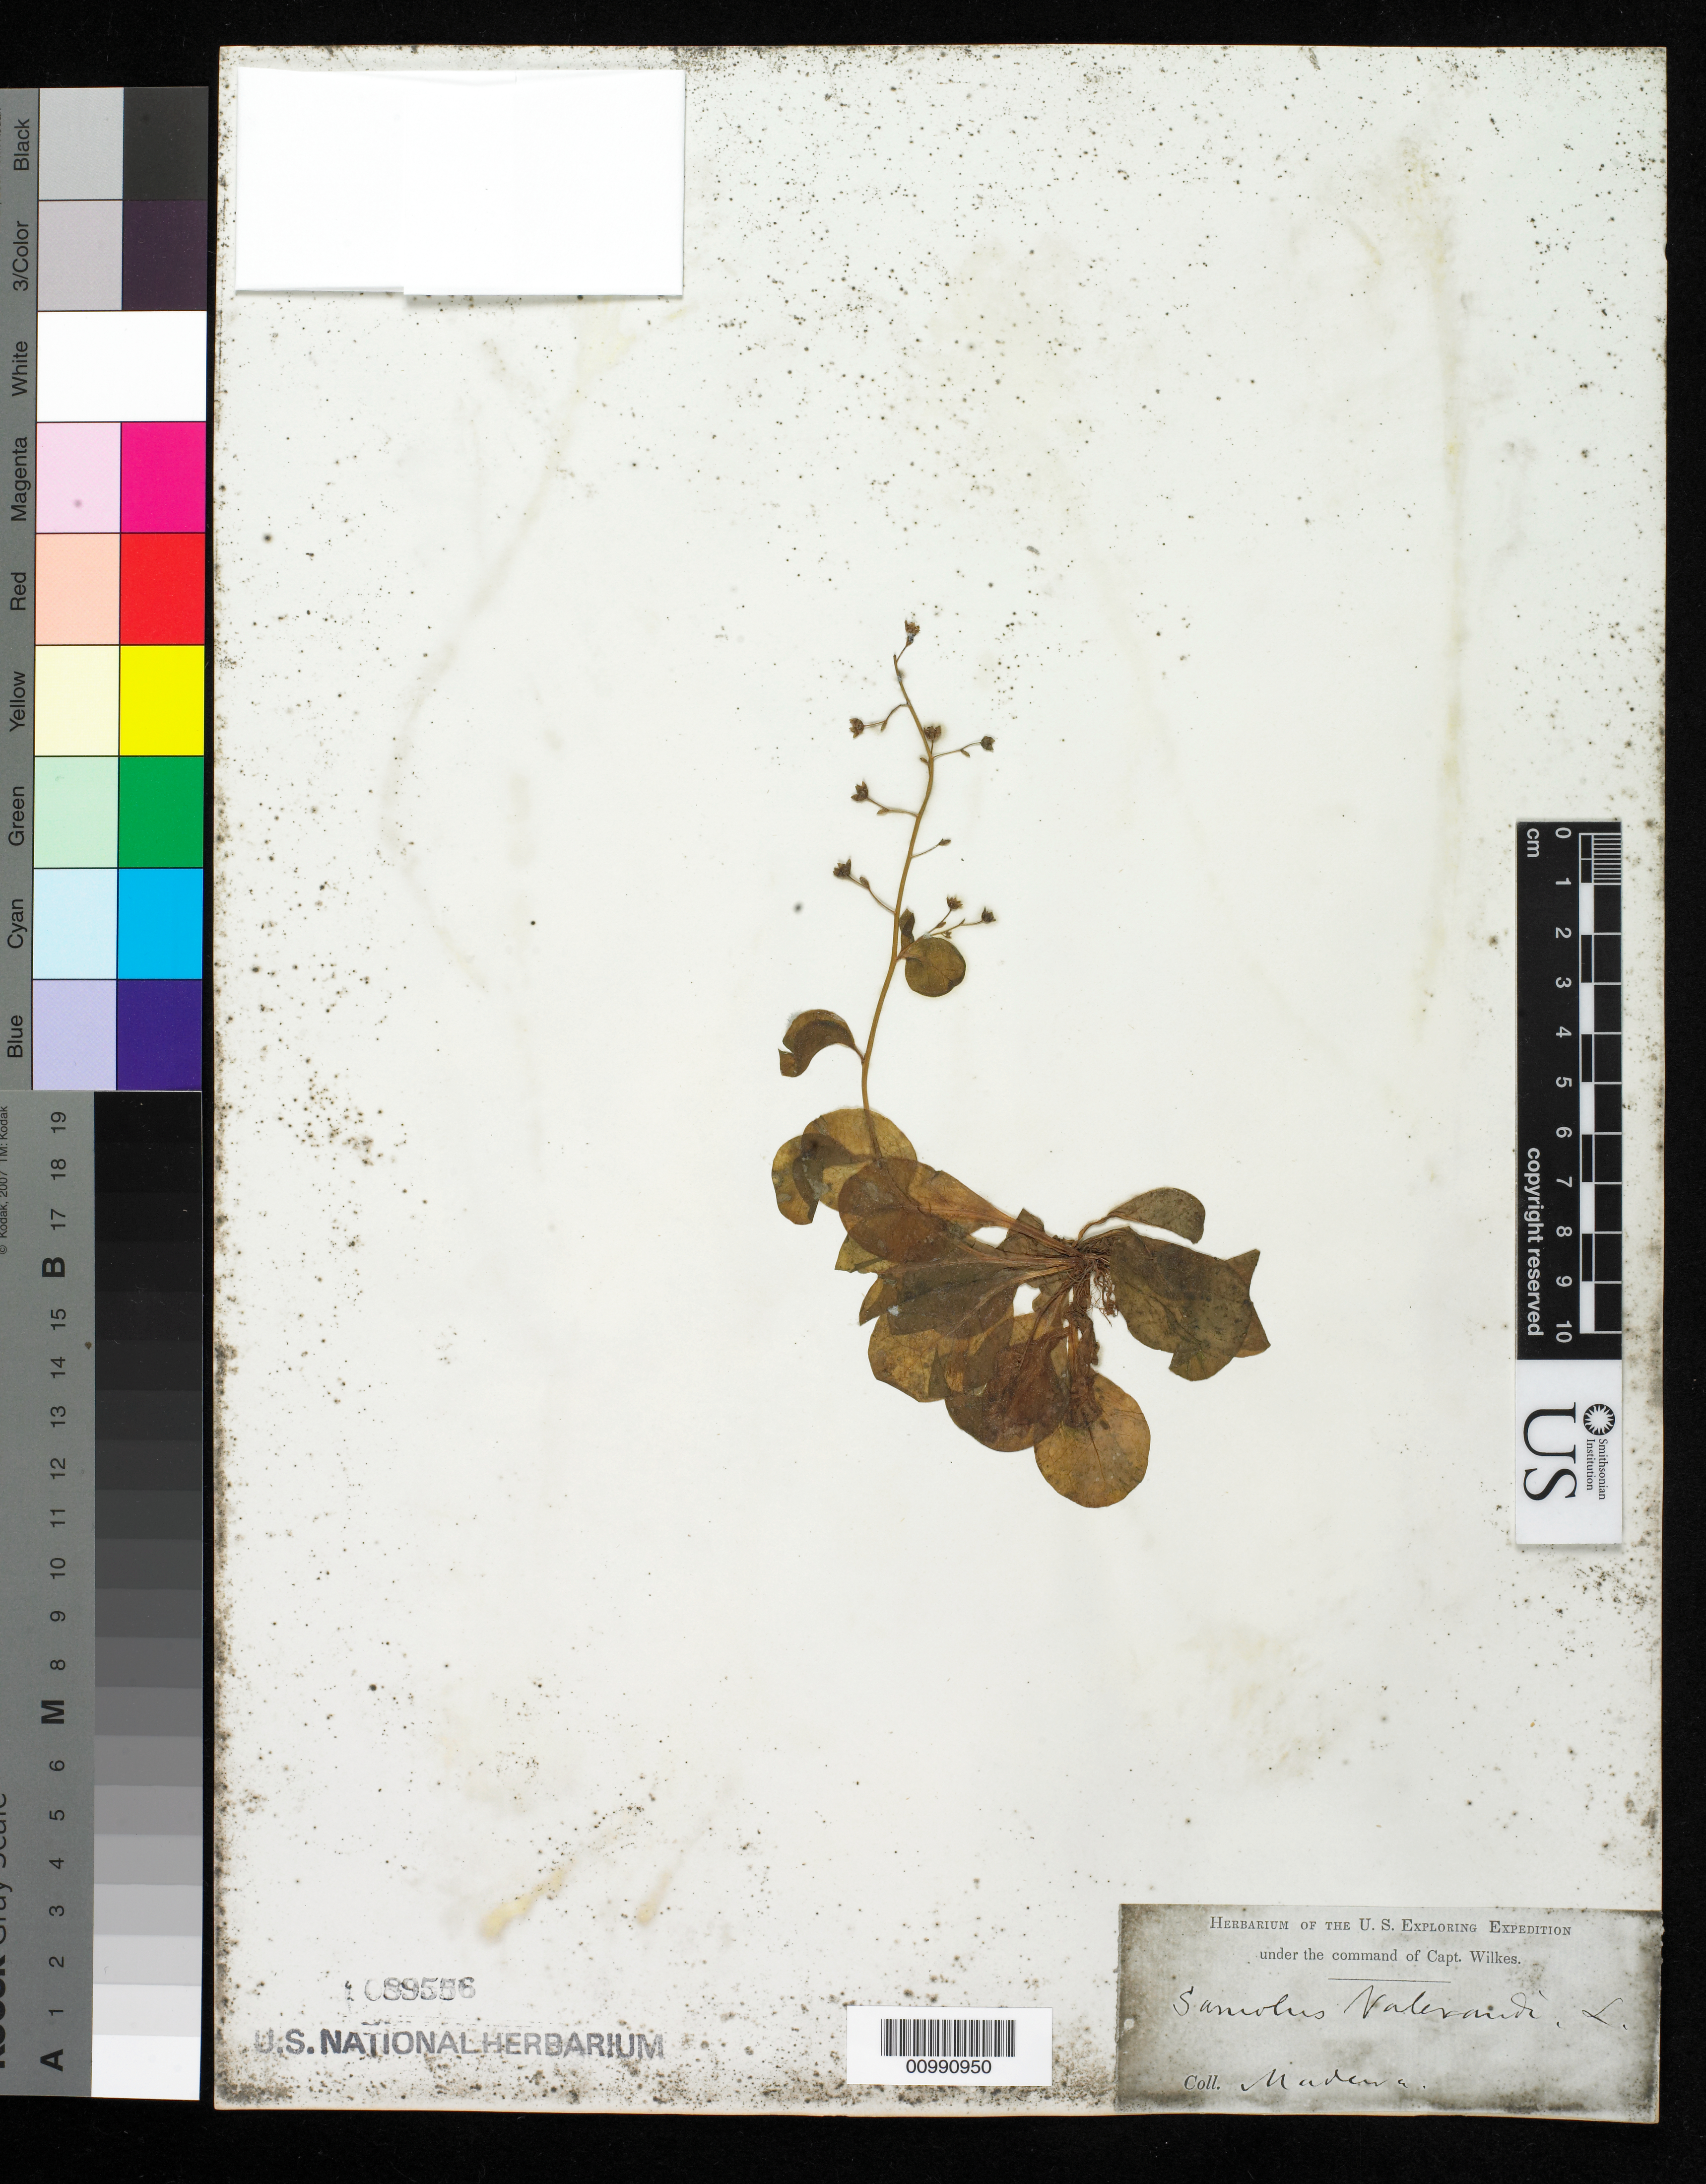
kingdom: Plantae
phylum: Tracheophyta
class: Magnoliopsida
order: Ericales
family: Primulaceae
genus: Samolus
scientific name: Samolus valerandi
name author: L.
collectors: Wilkes Explor. Exped.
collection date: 1838/1842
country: Portugal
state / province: Madeira (Aut. Reg.)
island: Madeira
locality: Funchal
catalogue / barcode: US 89556